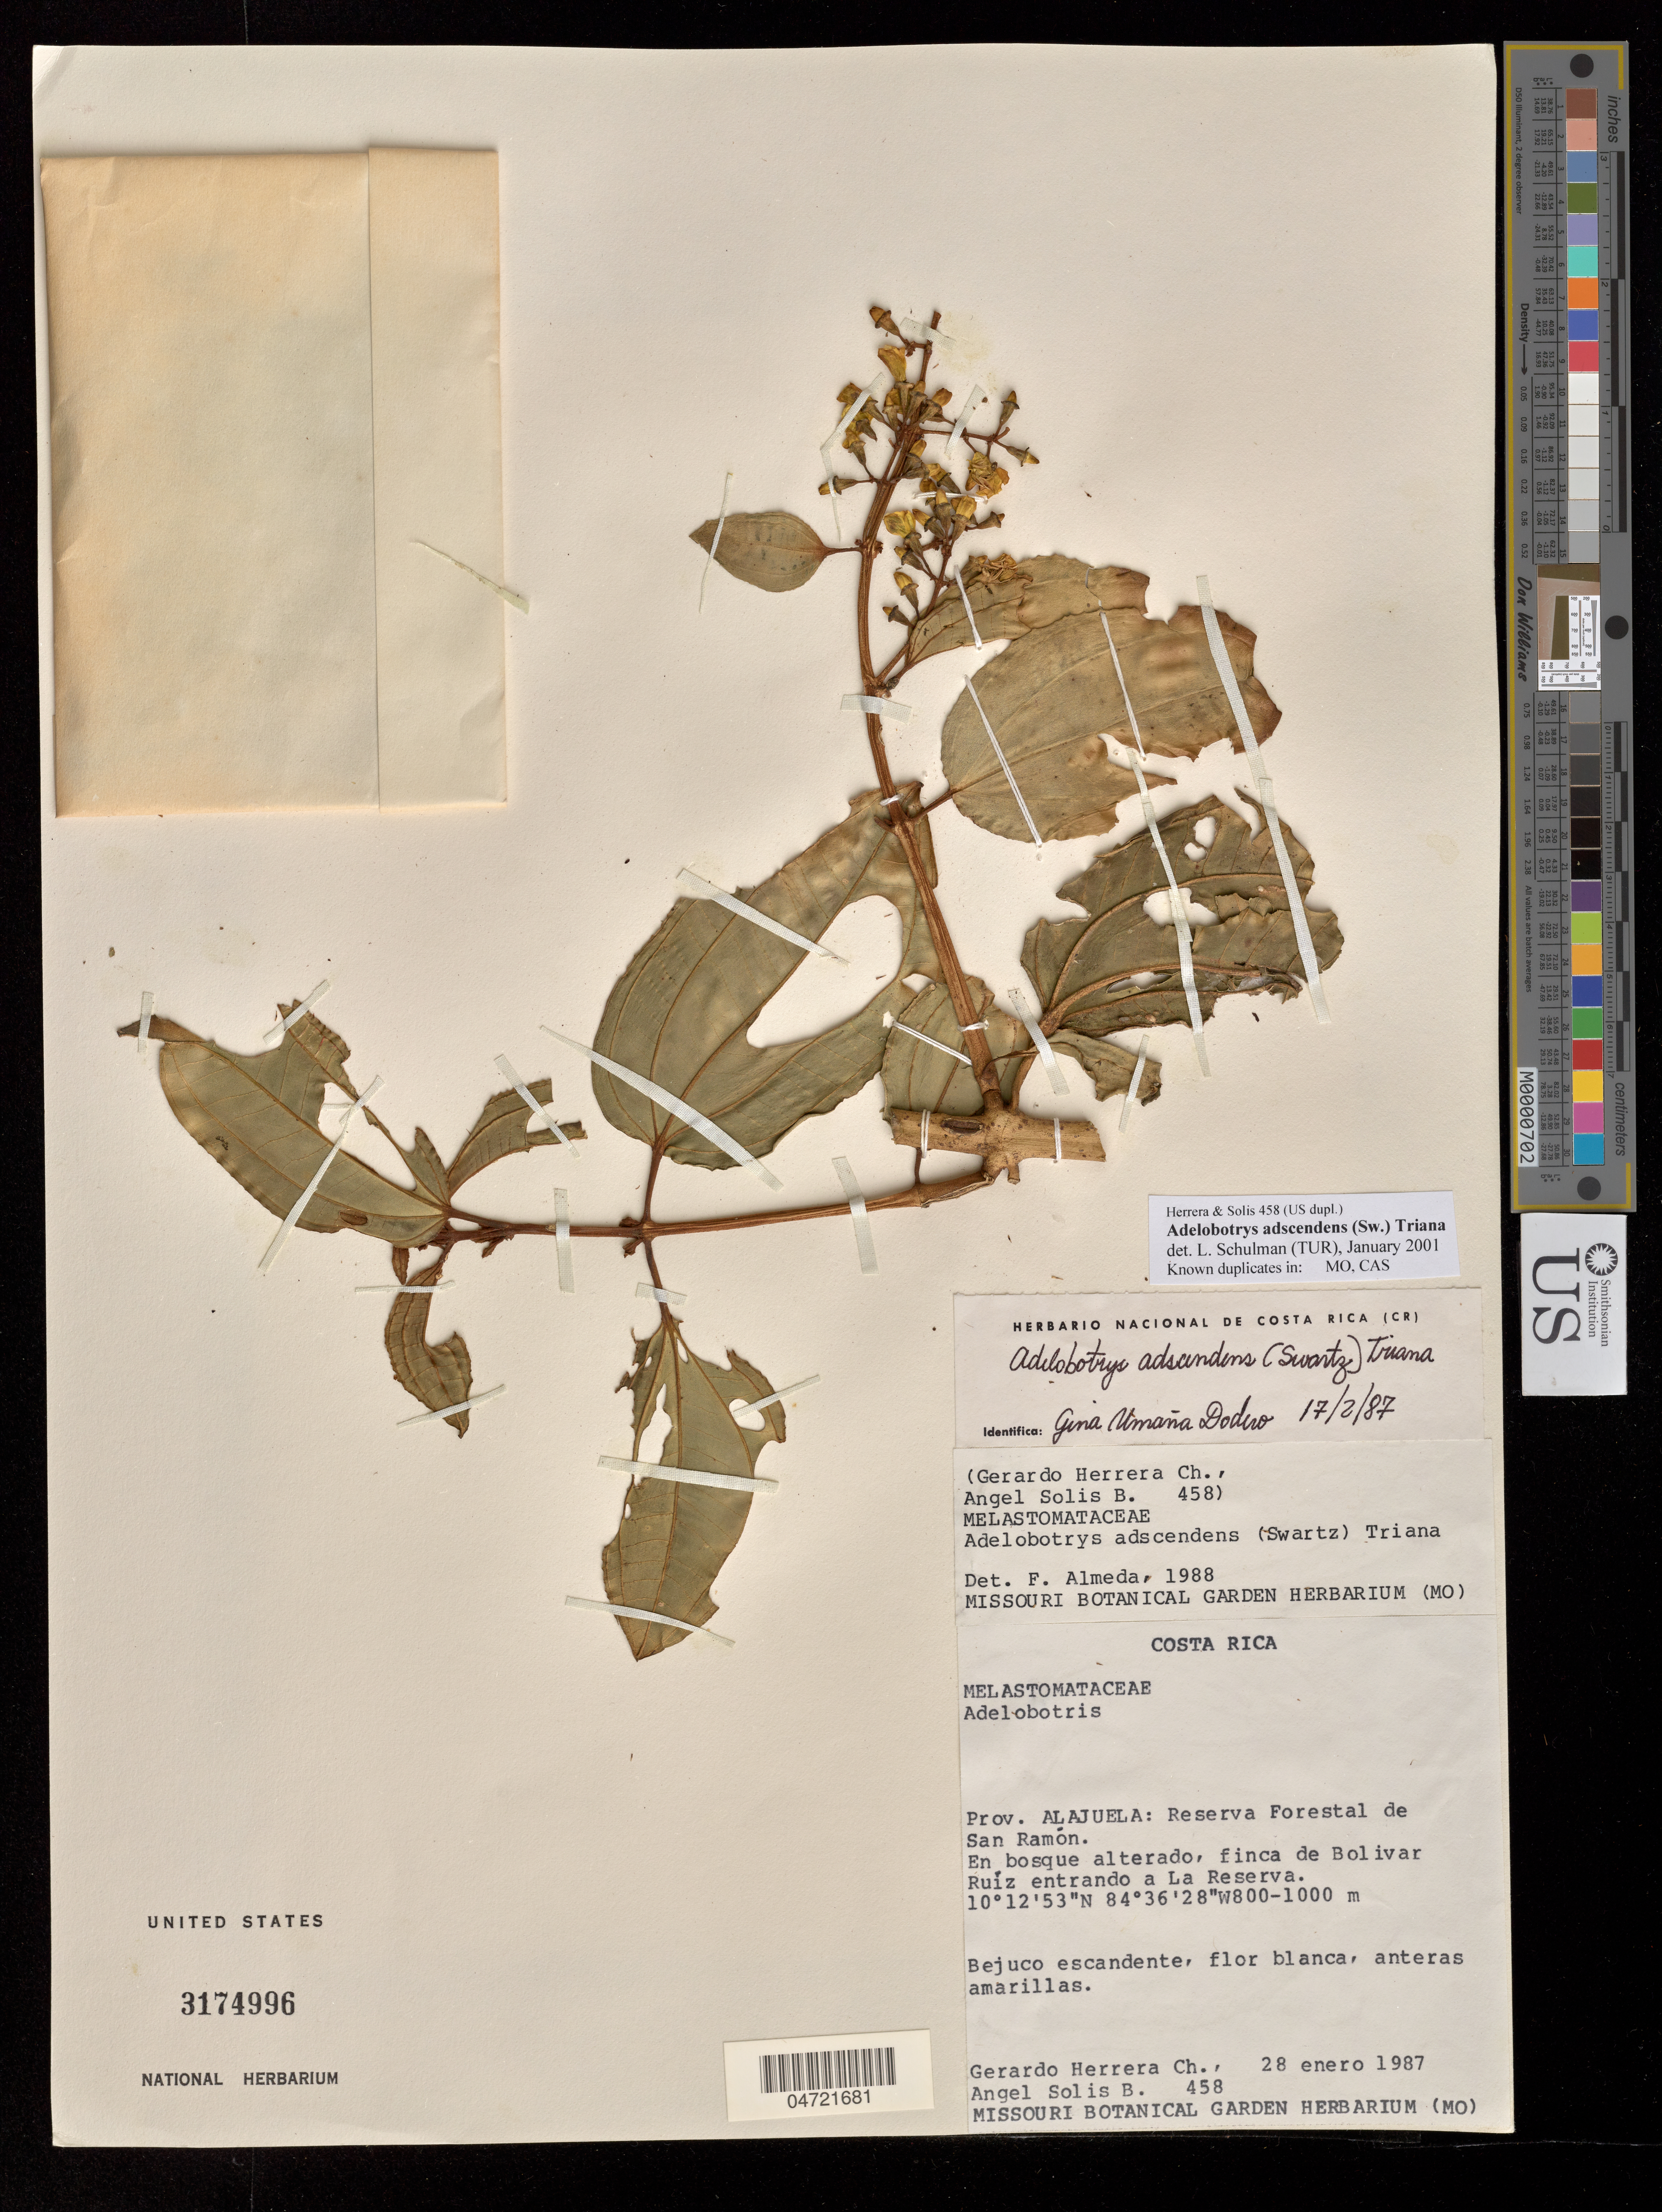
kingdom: Plantae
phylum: Tracheophyta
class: Magnoliopsida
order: Myrtales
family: Melastomataceae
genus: Adelobotrys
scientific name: Adelobotrys adscendens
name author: (Sw.) Triana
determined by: Schulman, Leif, (TUR), University of Turku (FINLAND)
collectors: G. Herrera Ch. & A. Solis B.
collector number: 458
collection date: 1987-01-28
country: Costa Rica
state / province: Alajuela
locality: Reserva Forestal de San Ramón, en bosque alterado, finca de Bolivar Ruíz entrando a La Reserva, inforescencia verde-amarillento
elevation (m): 800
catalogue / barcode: US 3174996